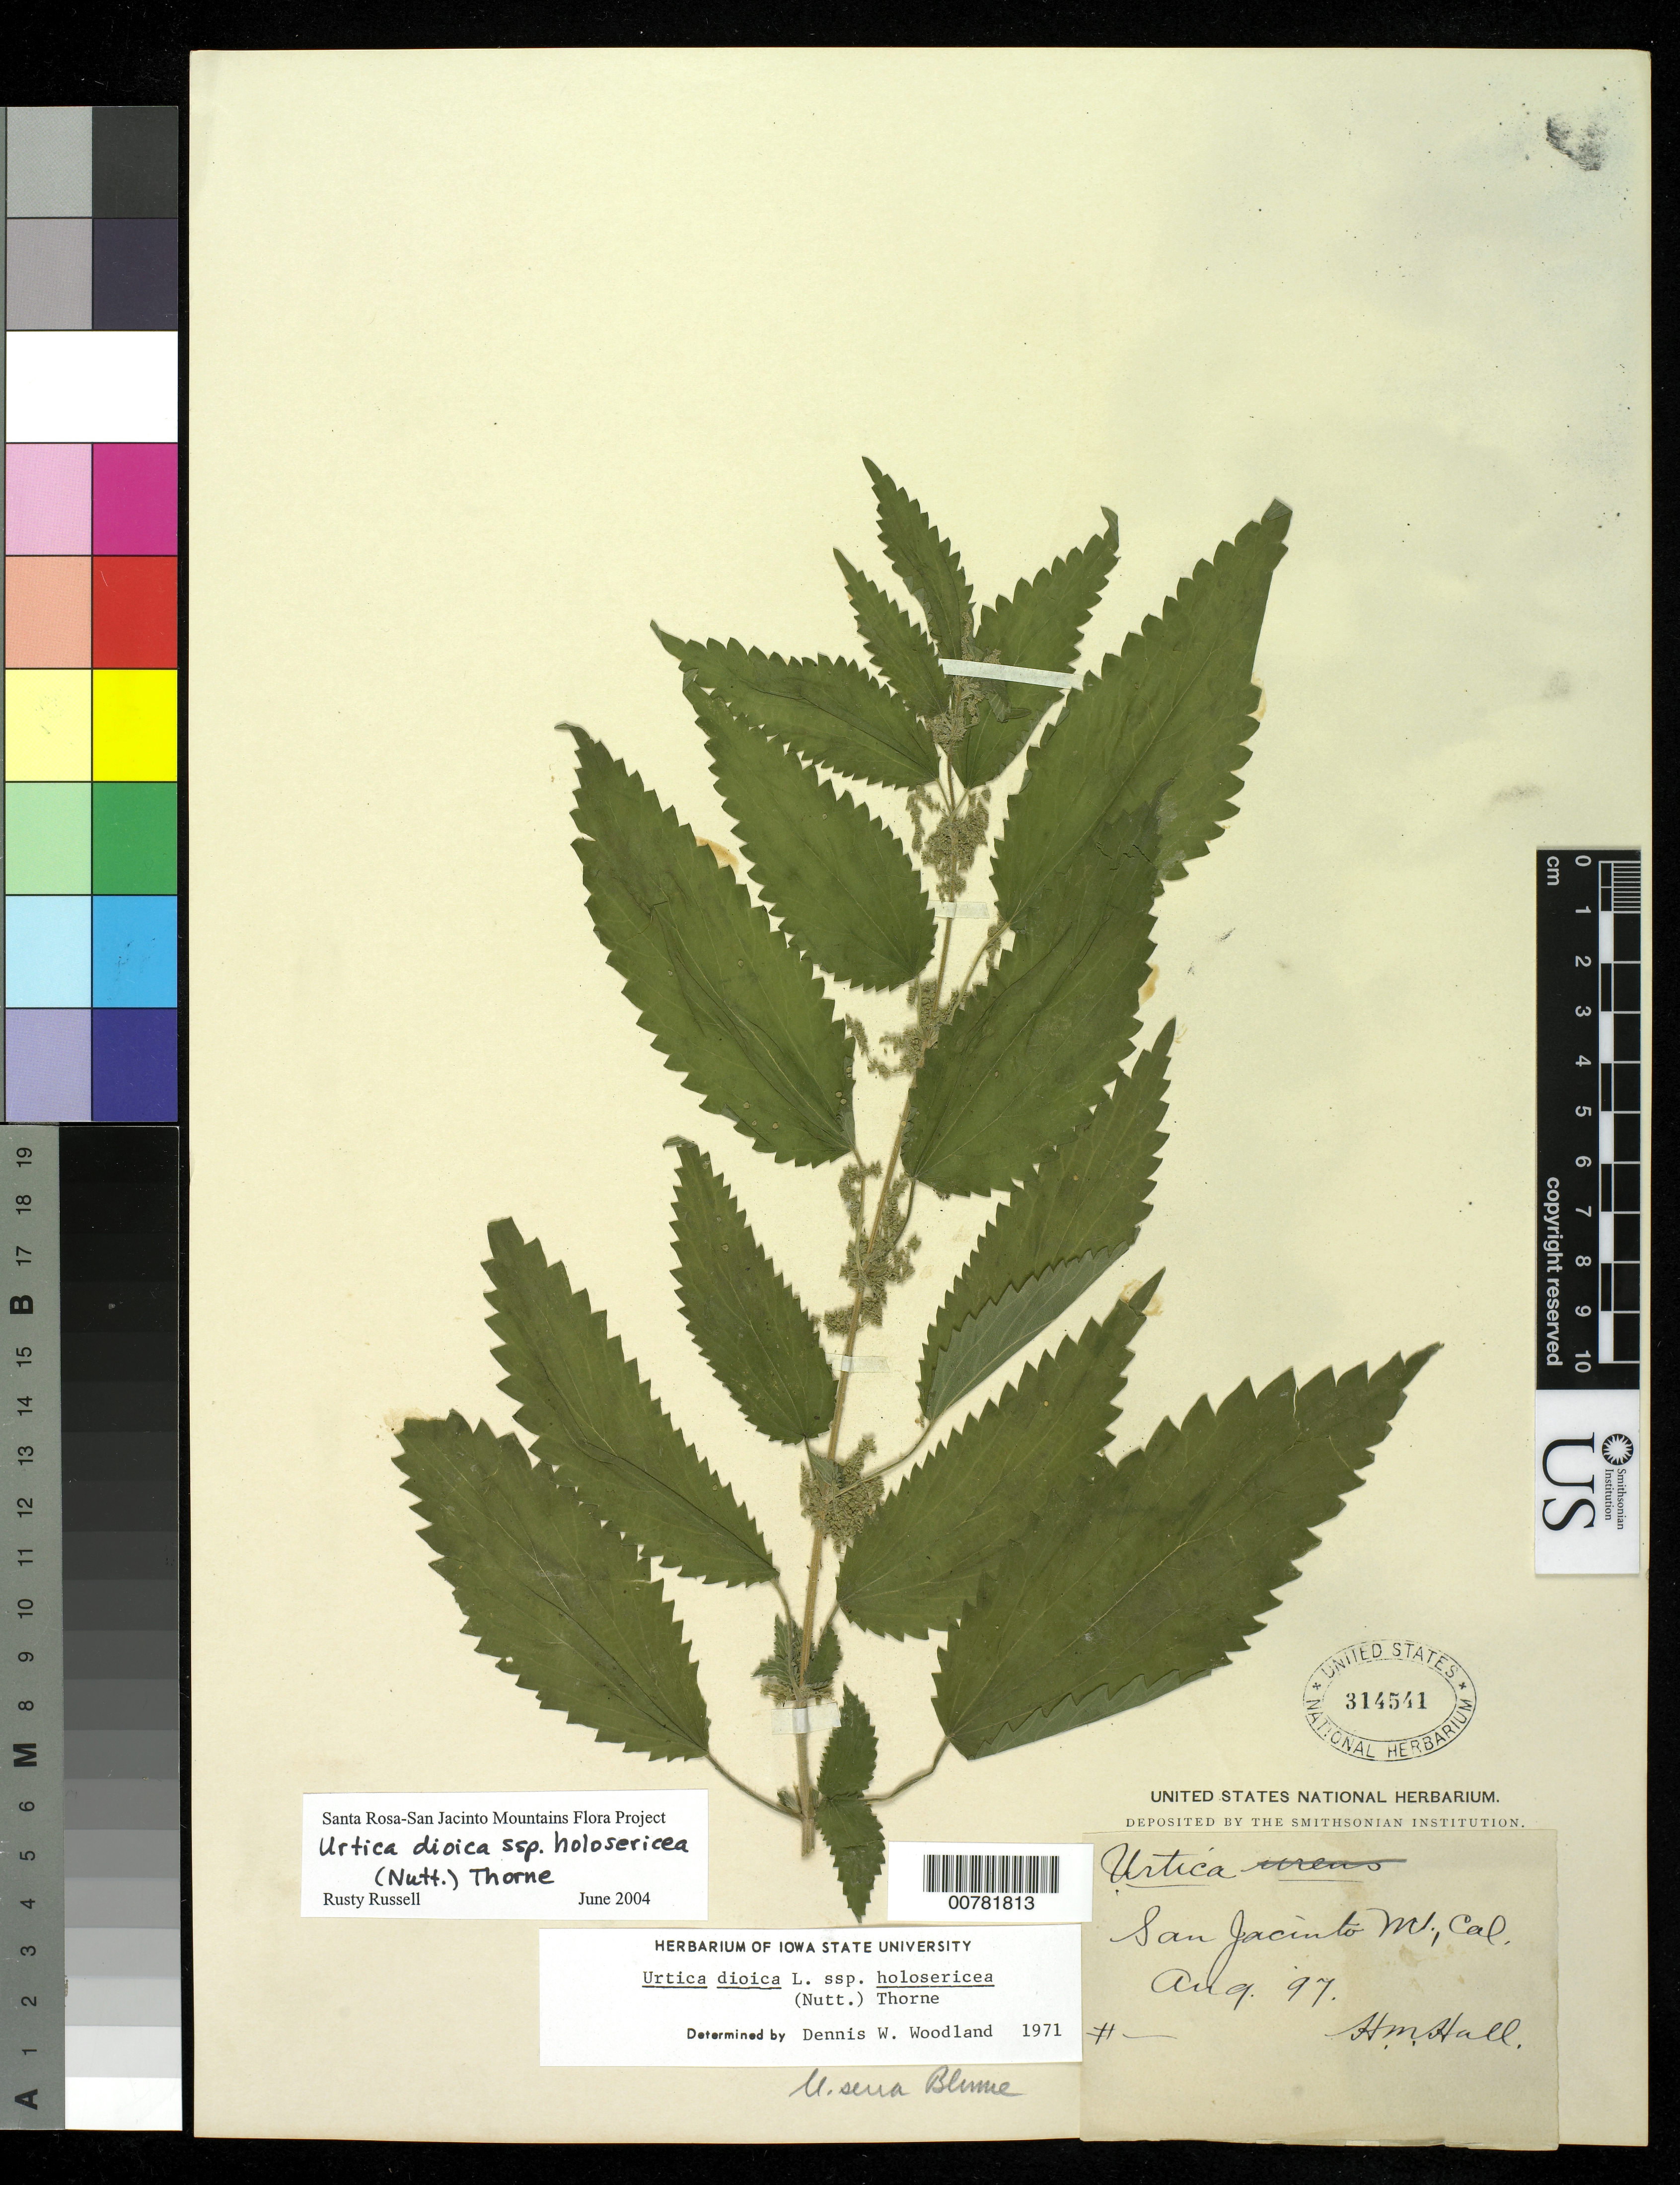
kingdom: Plantae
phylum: Tracheophyta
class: Magnoliopsida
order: Rosales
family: Urticaceae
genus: Urtica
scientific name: Urtica dioica subsp. holosericea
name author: (Nutt.) Thorne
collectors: H. M. Hall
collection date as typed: Transcribed d/m/y: /8/97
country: United States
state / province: California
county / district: Riverside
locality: San Jacinto Mt.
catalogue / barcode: US 314541